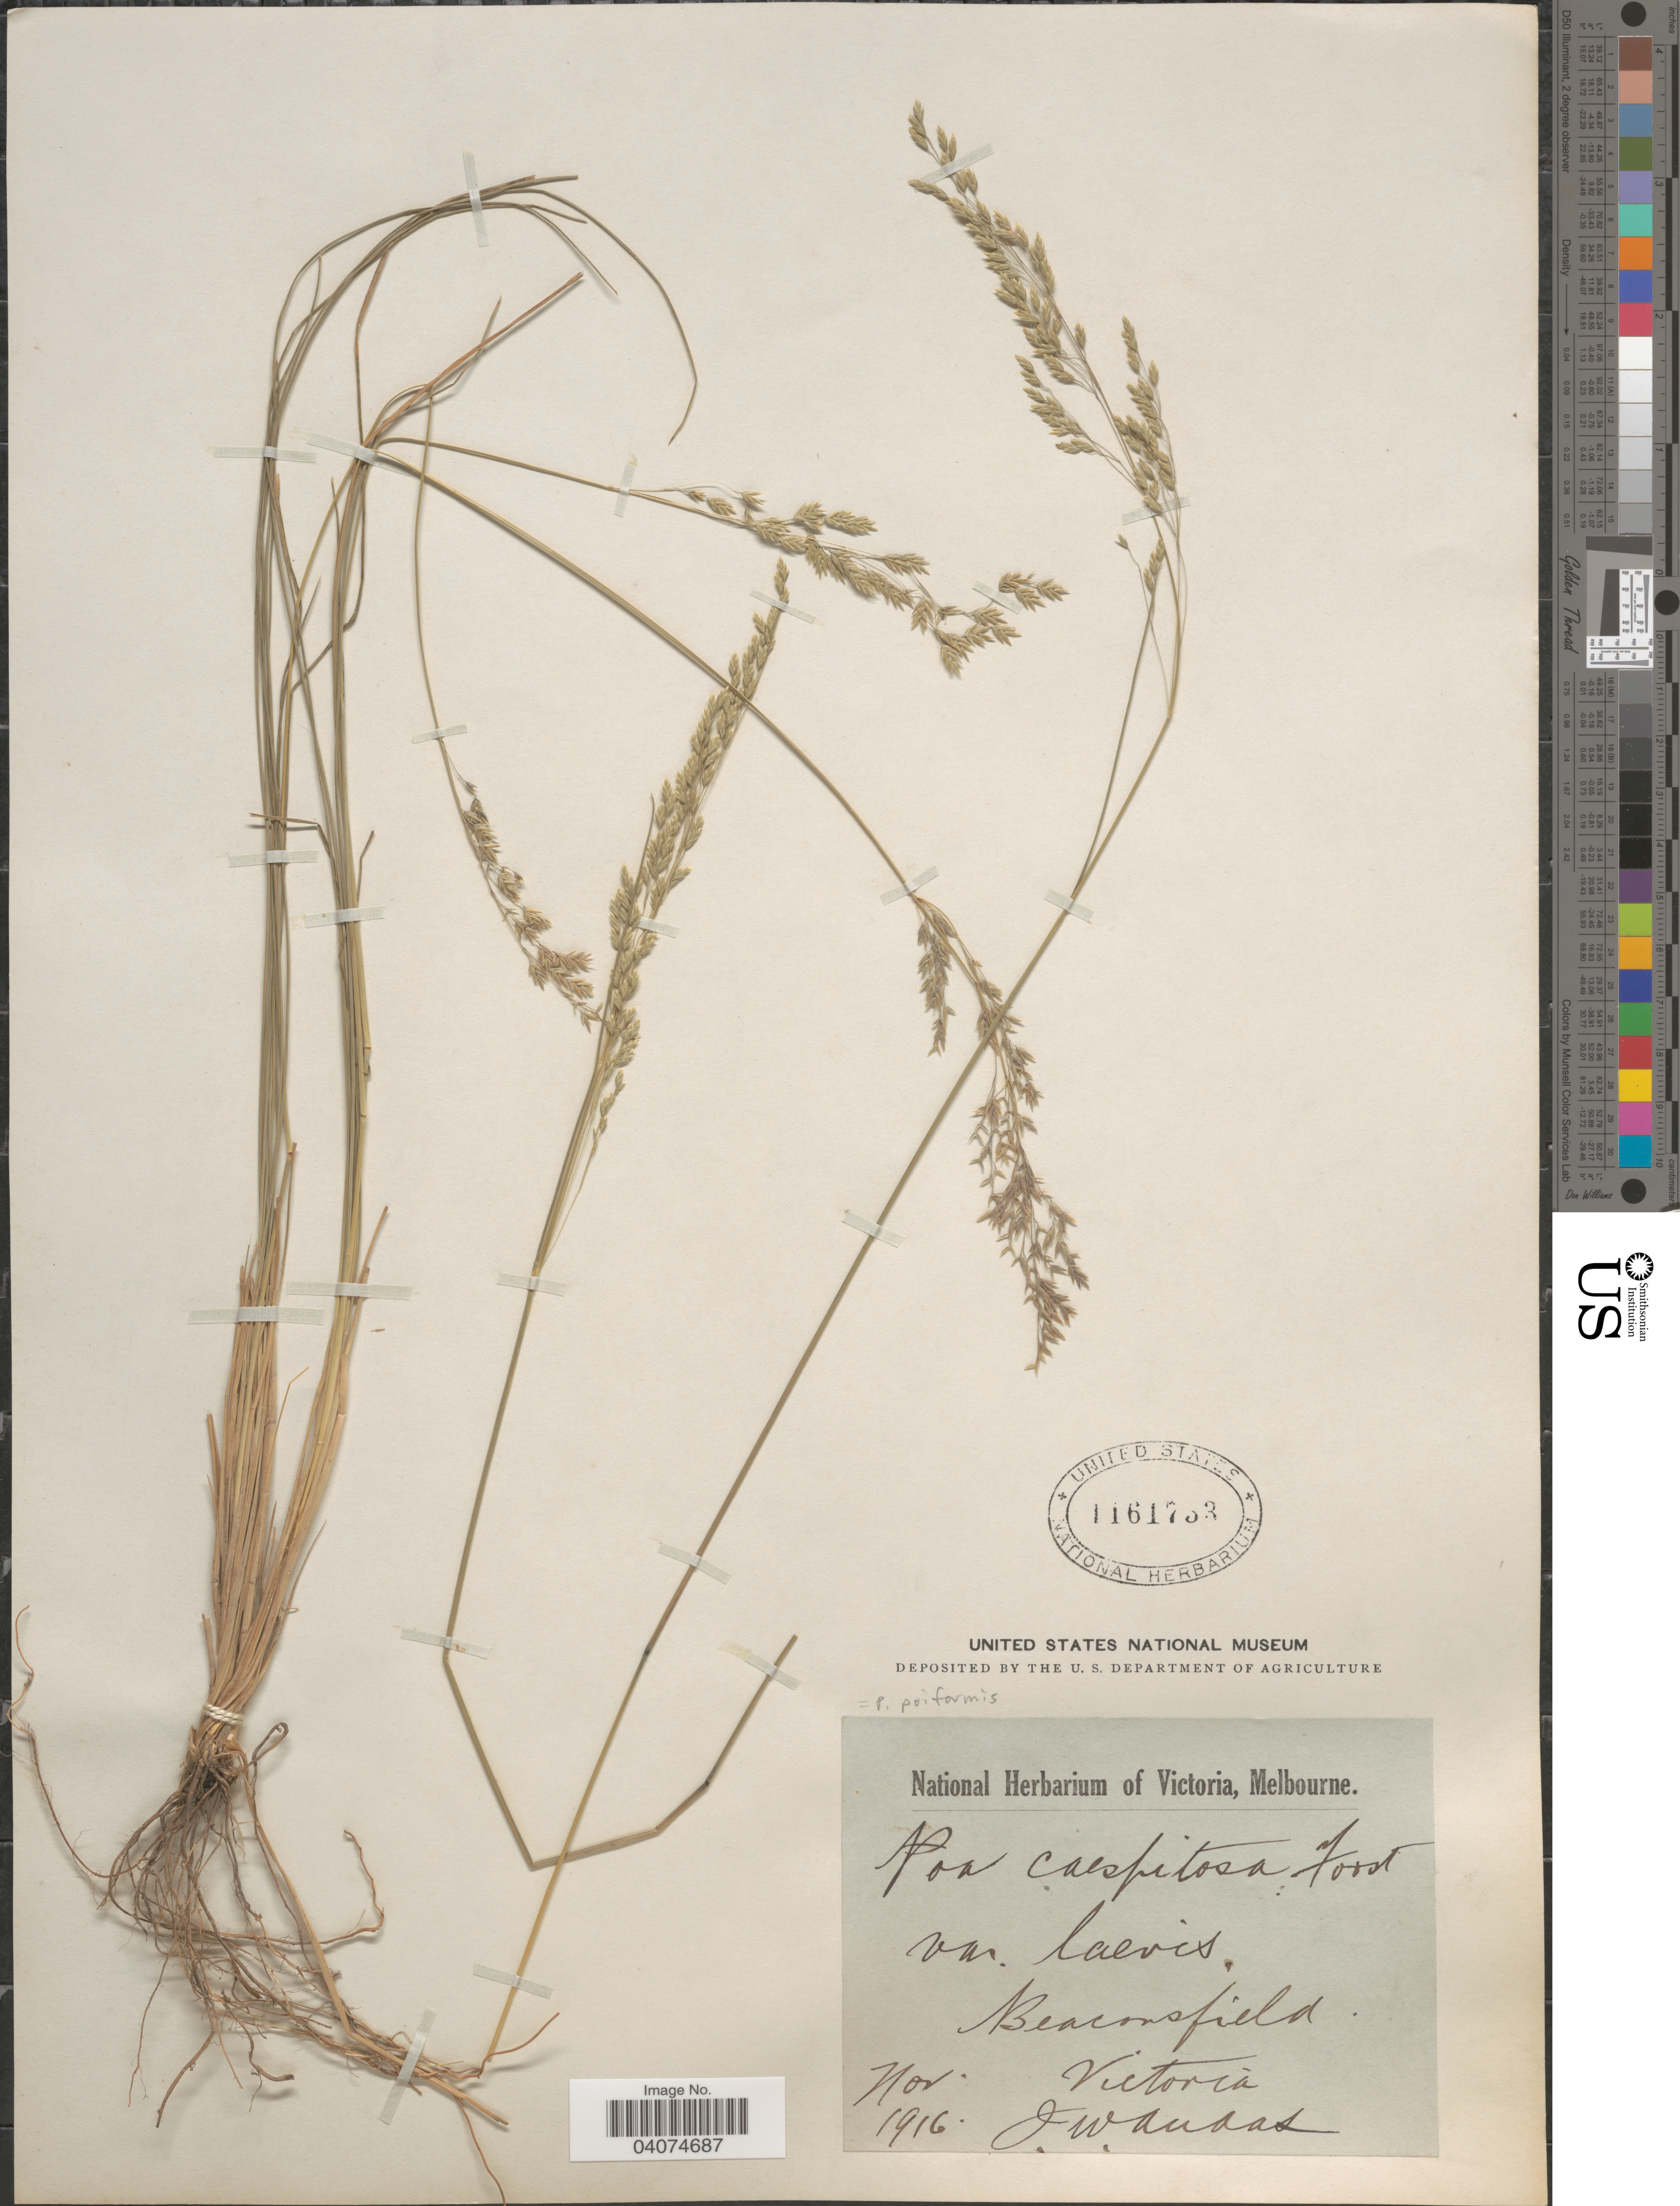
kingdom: Plantae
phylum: Tracheophyta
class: Liliopsida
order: Poales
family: Poaceae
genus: Poa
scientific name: Poa sp.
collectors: J. Audas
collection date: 1916-11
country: Australia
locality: Beaconsfield, Victoria.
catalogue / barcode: US 1161733